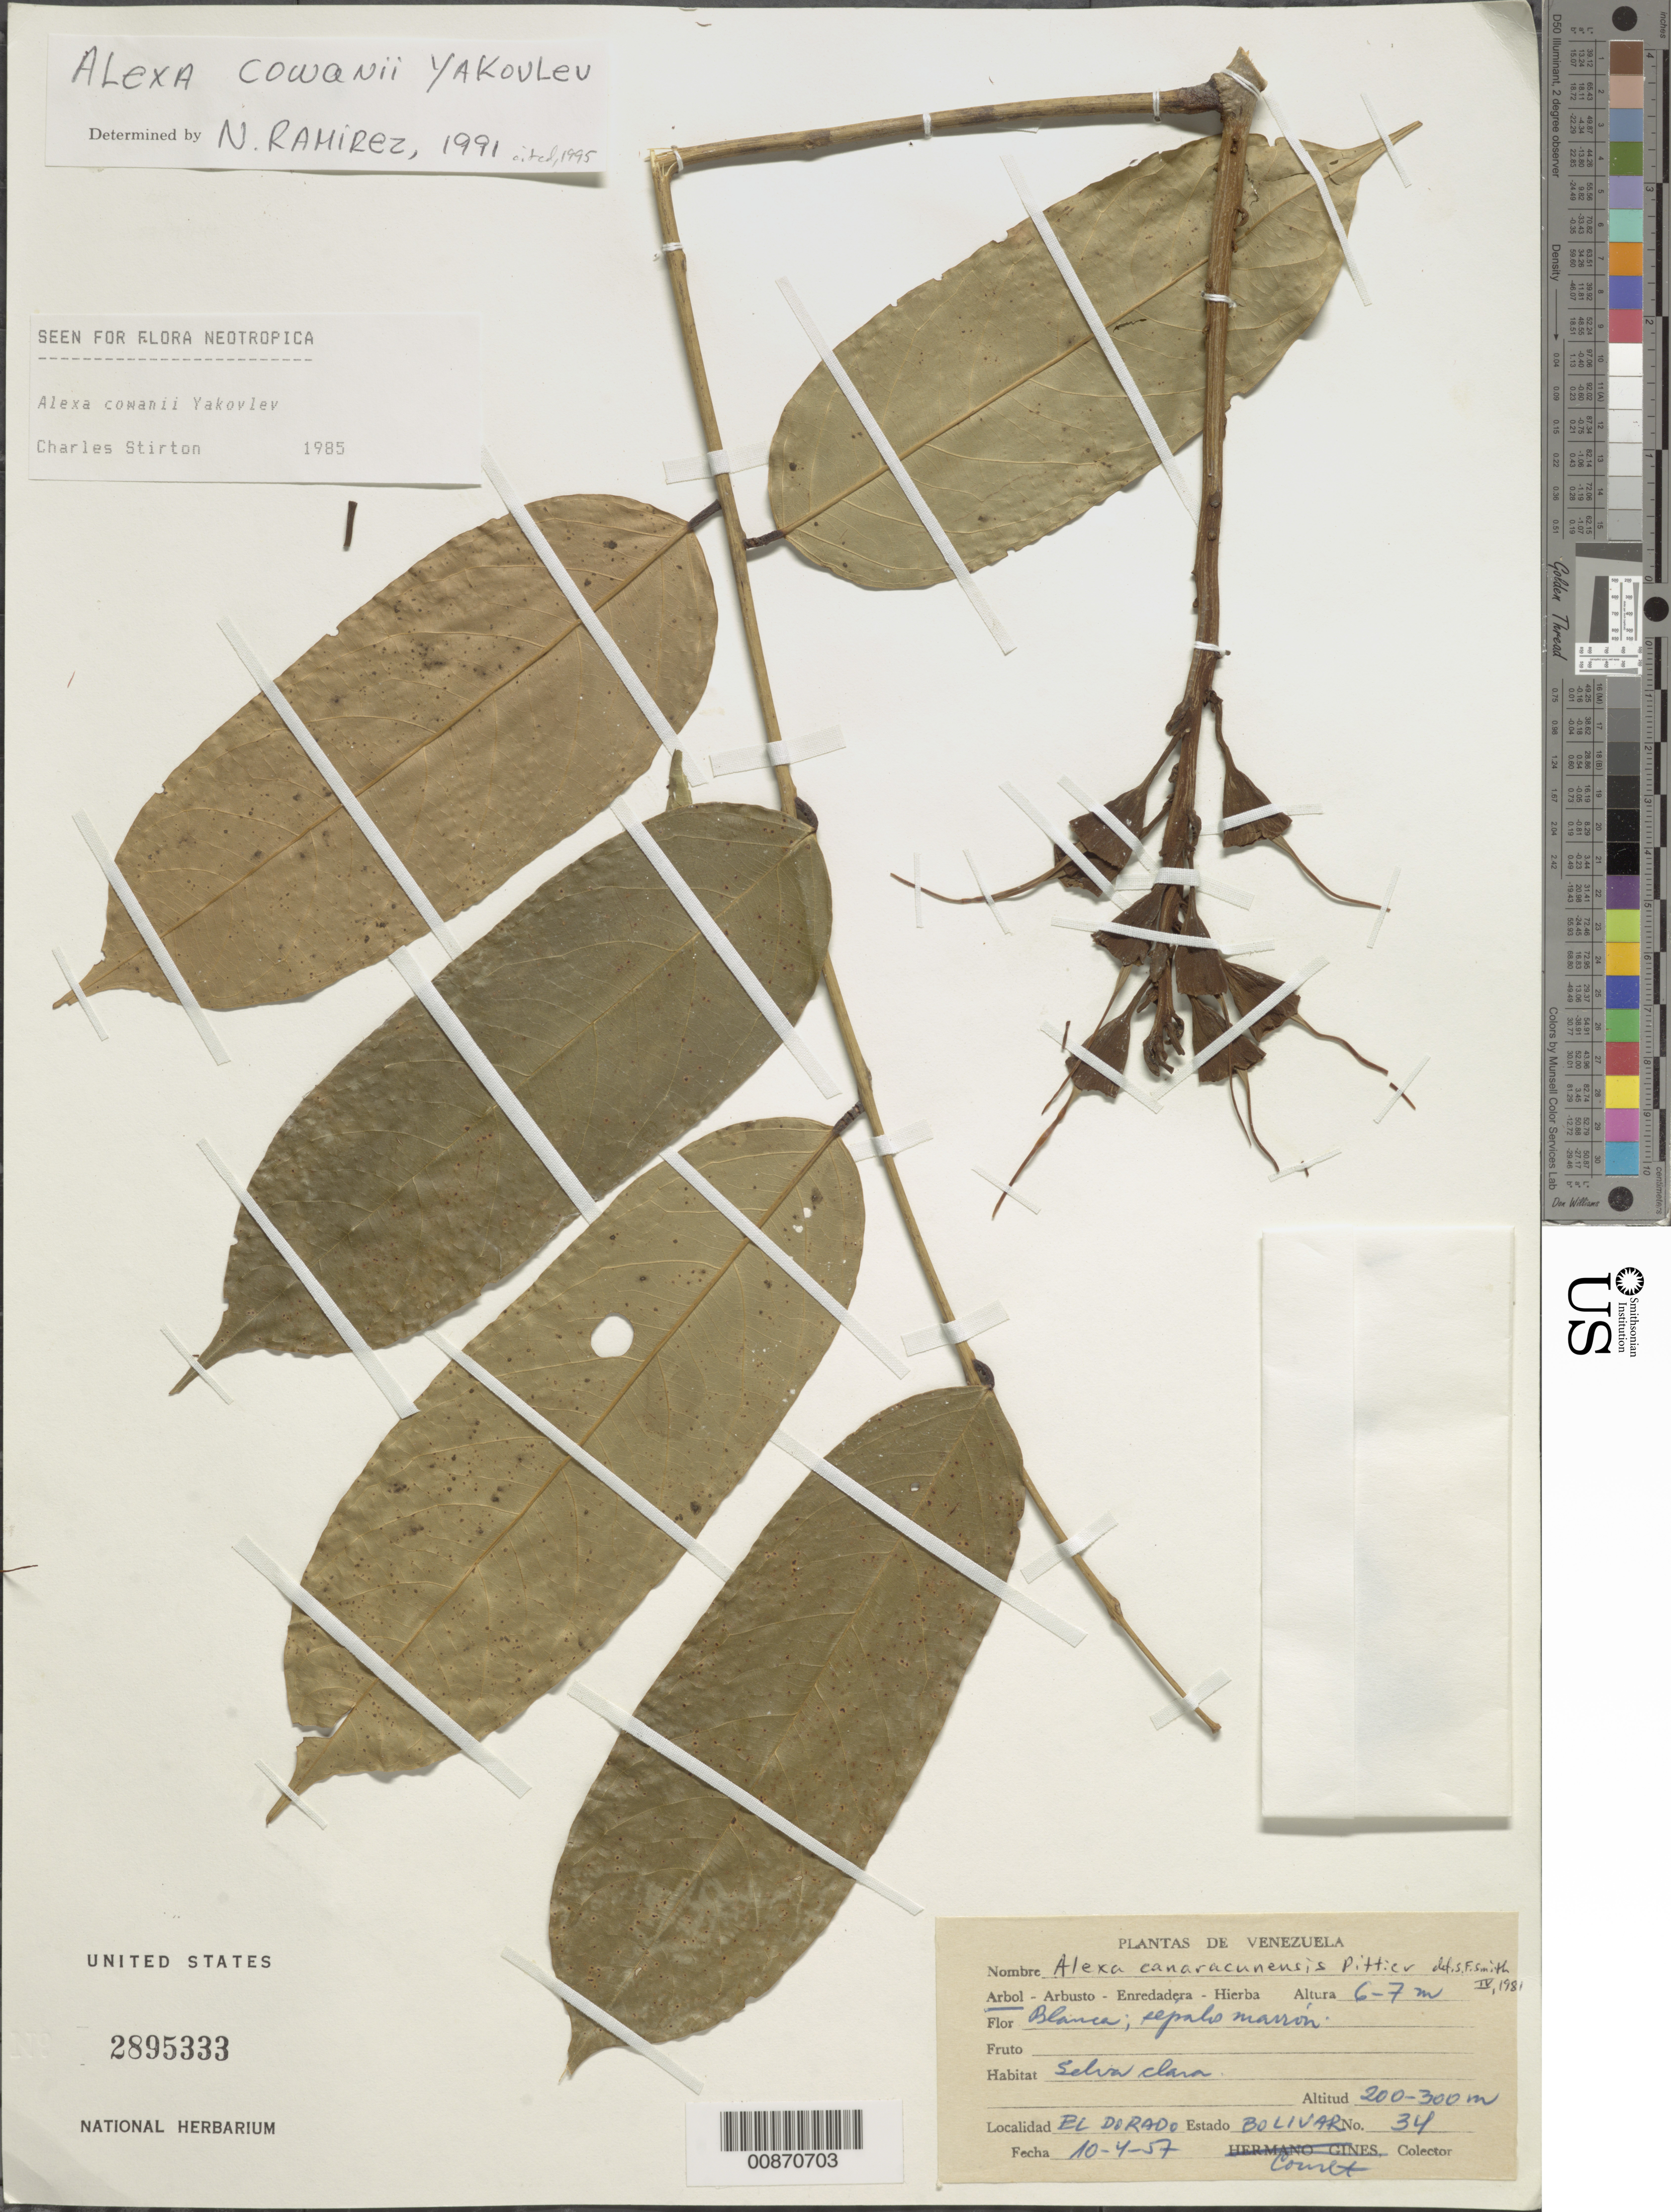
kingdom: Plantae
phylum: Tracheophyta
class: Magnoliopsida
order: Fabales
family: Fabaceae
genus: Alexa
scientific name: Alexa cowanii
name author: Yakovlev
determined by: Ramírez, N.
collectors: -. Couret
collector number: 34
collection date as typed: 10-Apr-57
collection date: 1957-04-10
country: Venezuela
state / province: Bolívar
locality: El Dorado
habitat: Selva clara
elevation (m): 200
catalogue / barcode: US 2895333